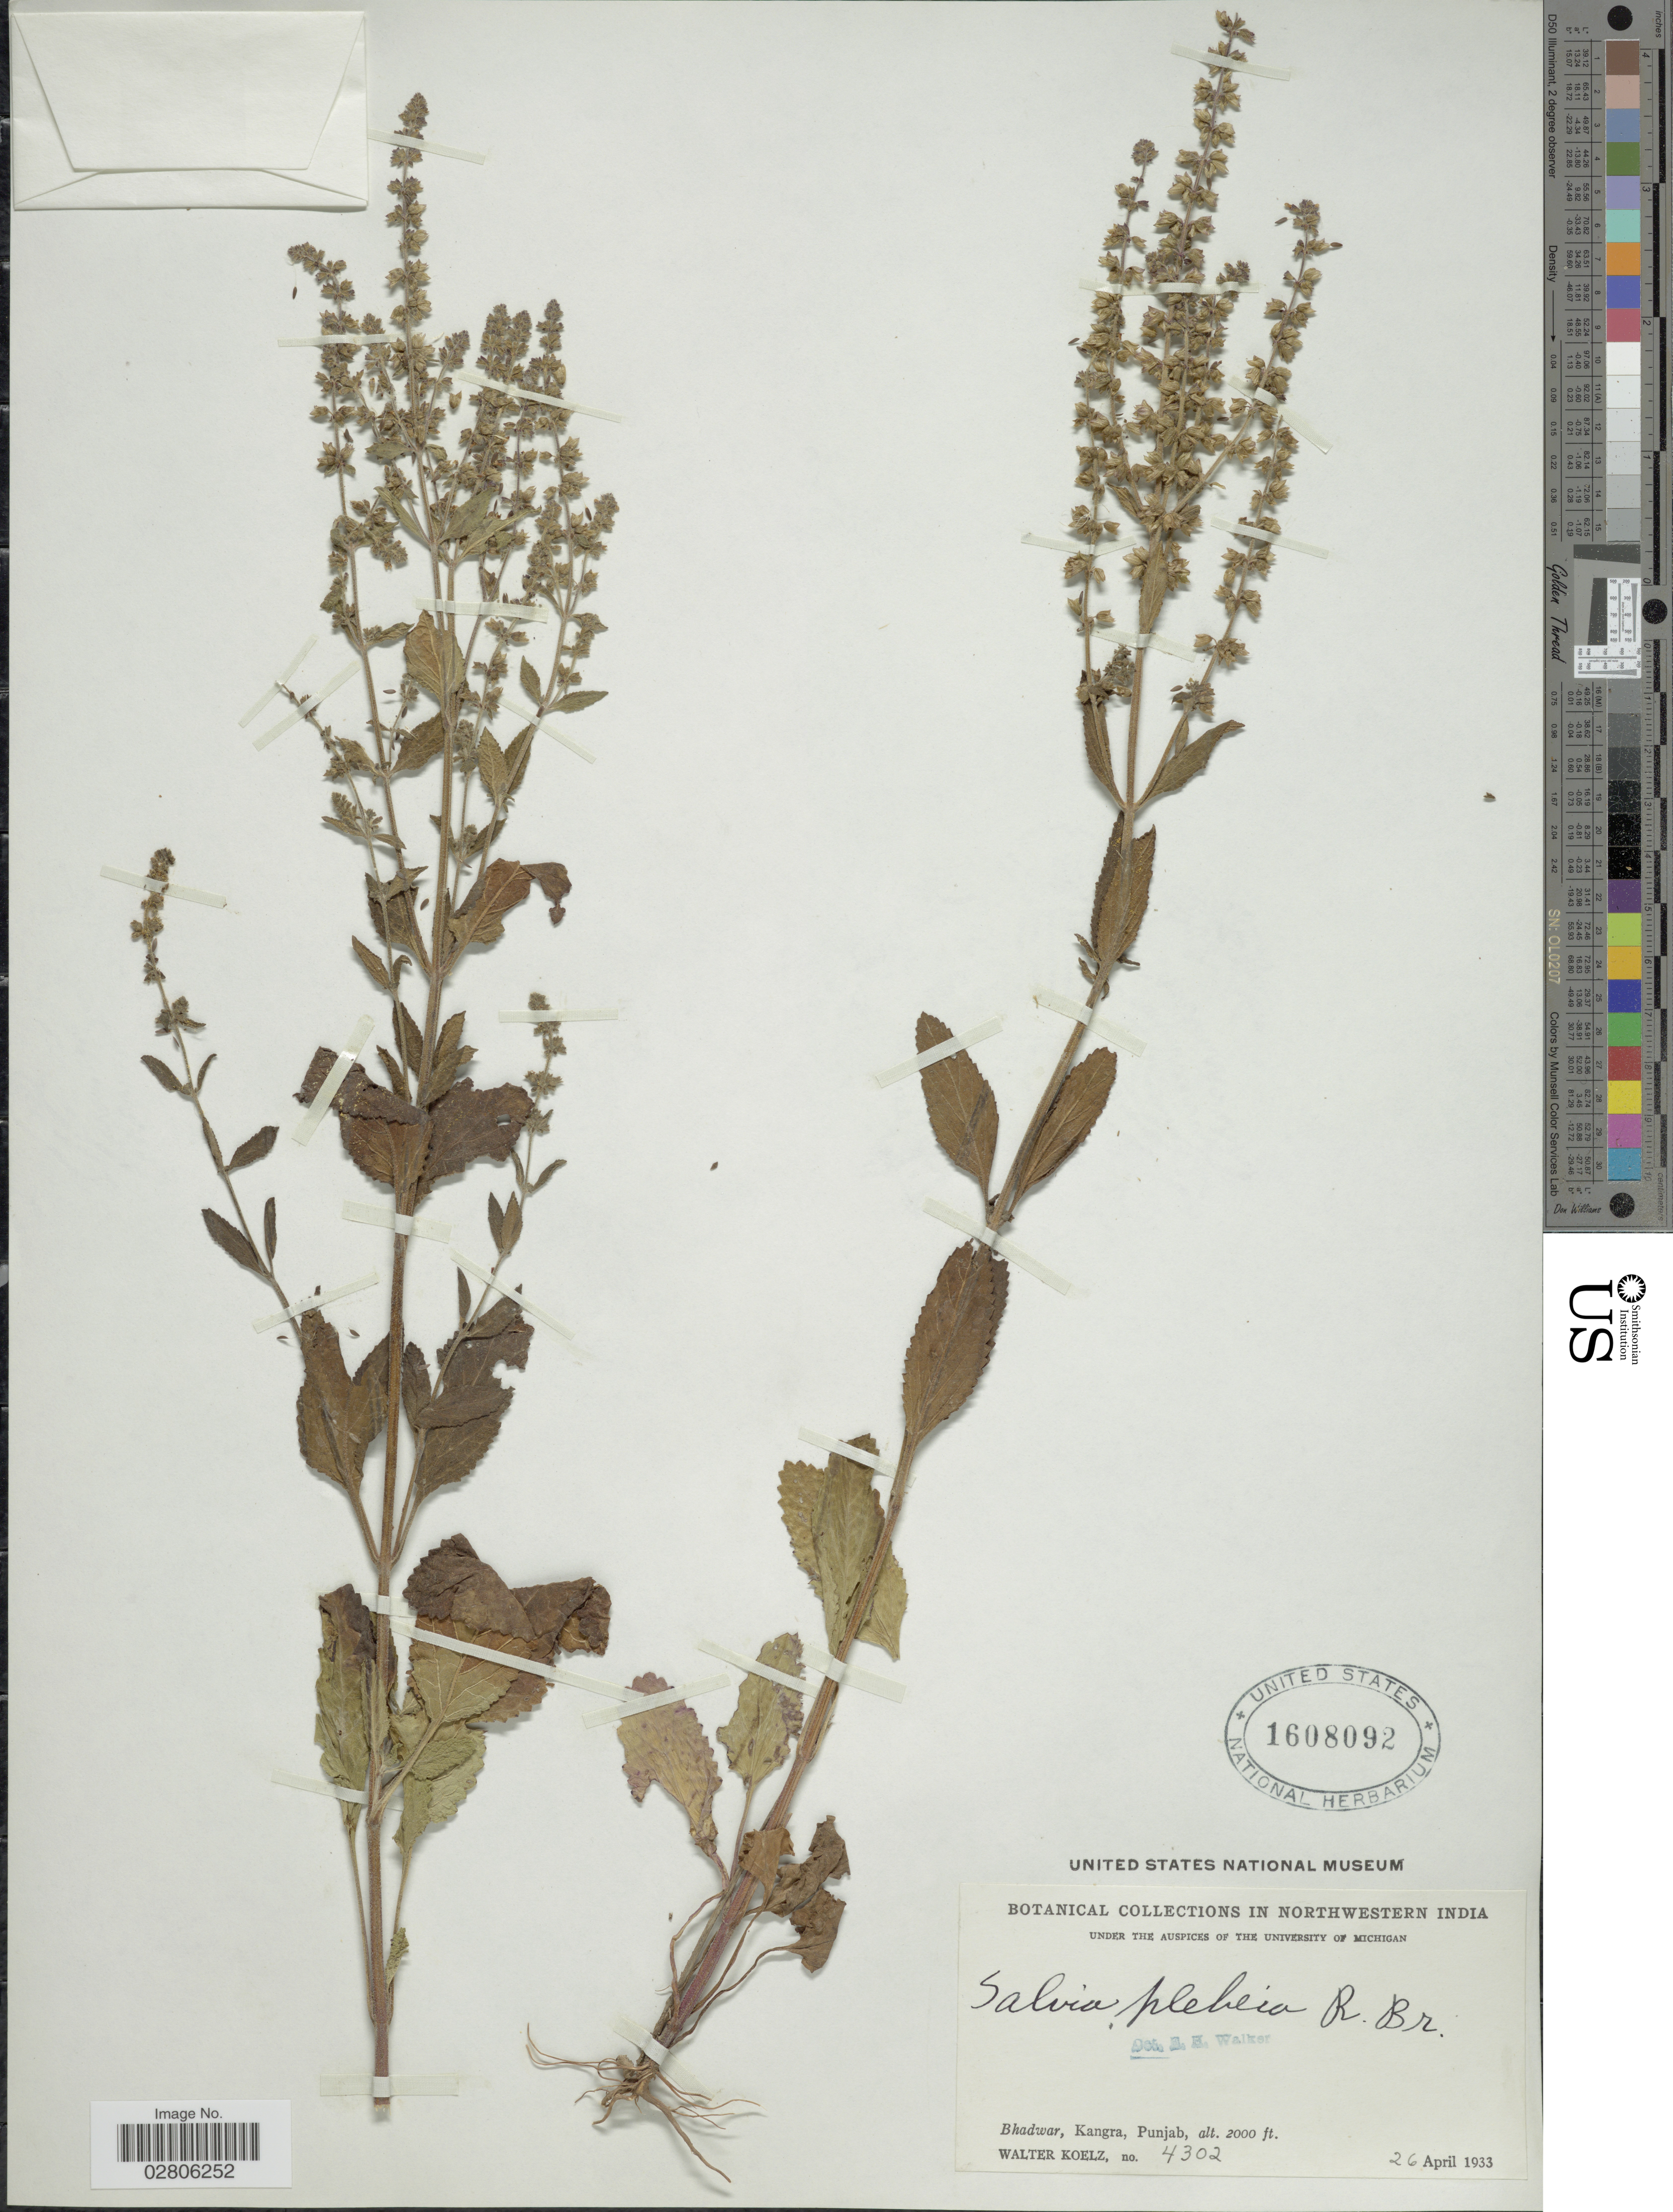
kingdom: Plantae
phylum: Tracheophyta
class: Magnoliopsida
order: Lamiales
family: Lamiaceae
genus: Salvia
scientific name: Salvia plebeia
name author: R. Br.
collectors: W. N. Koelz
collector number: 4302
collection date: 1933-04-26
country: India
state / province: Punjab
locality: Northwestern India, Bhadwar, Kangra.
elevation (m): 610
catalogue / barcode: US 1608092